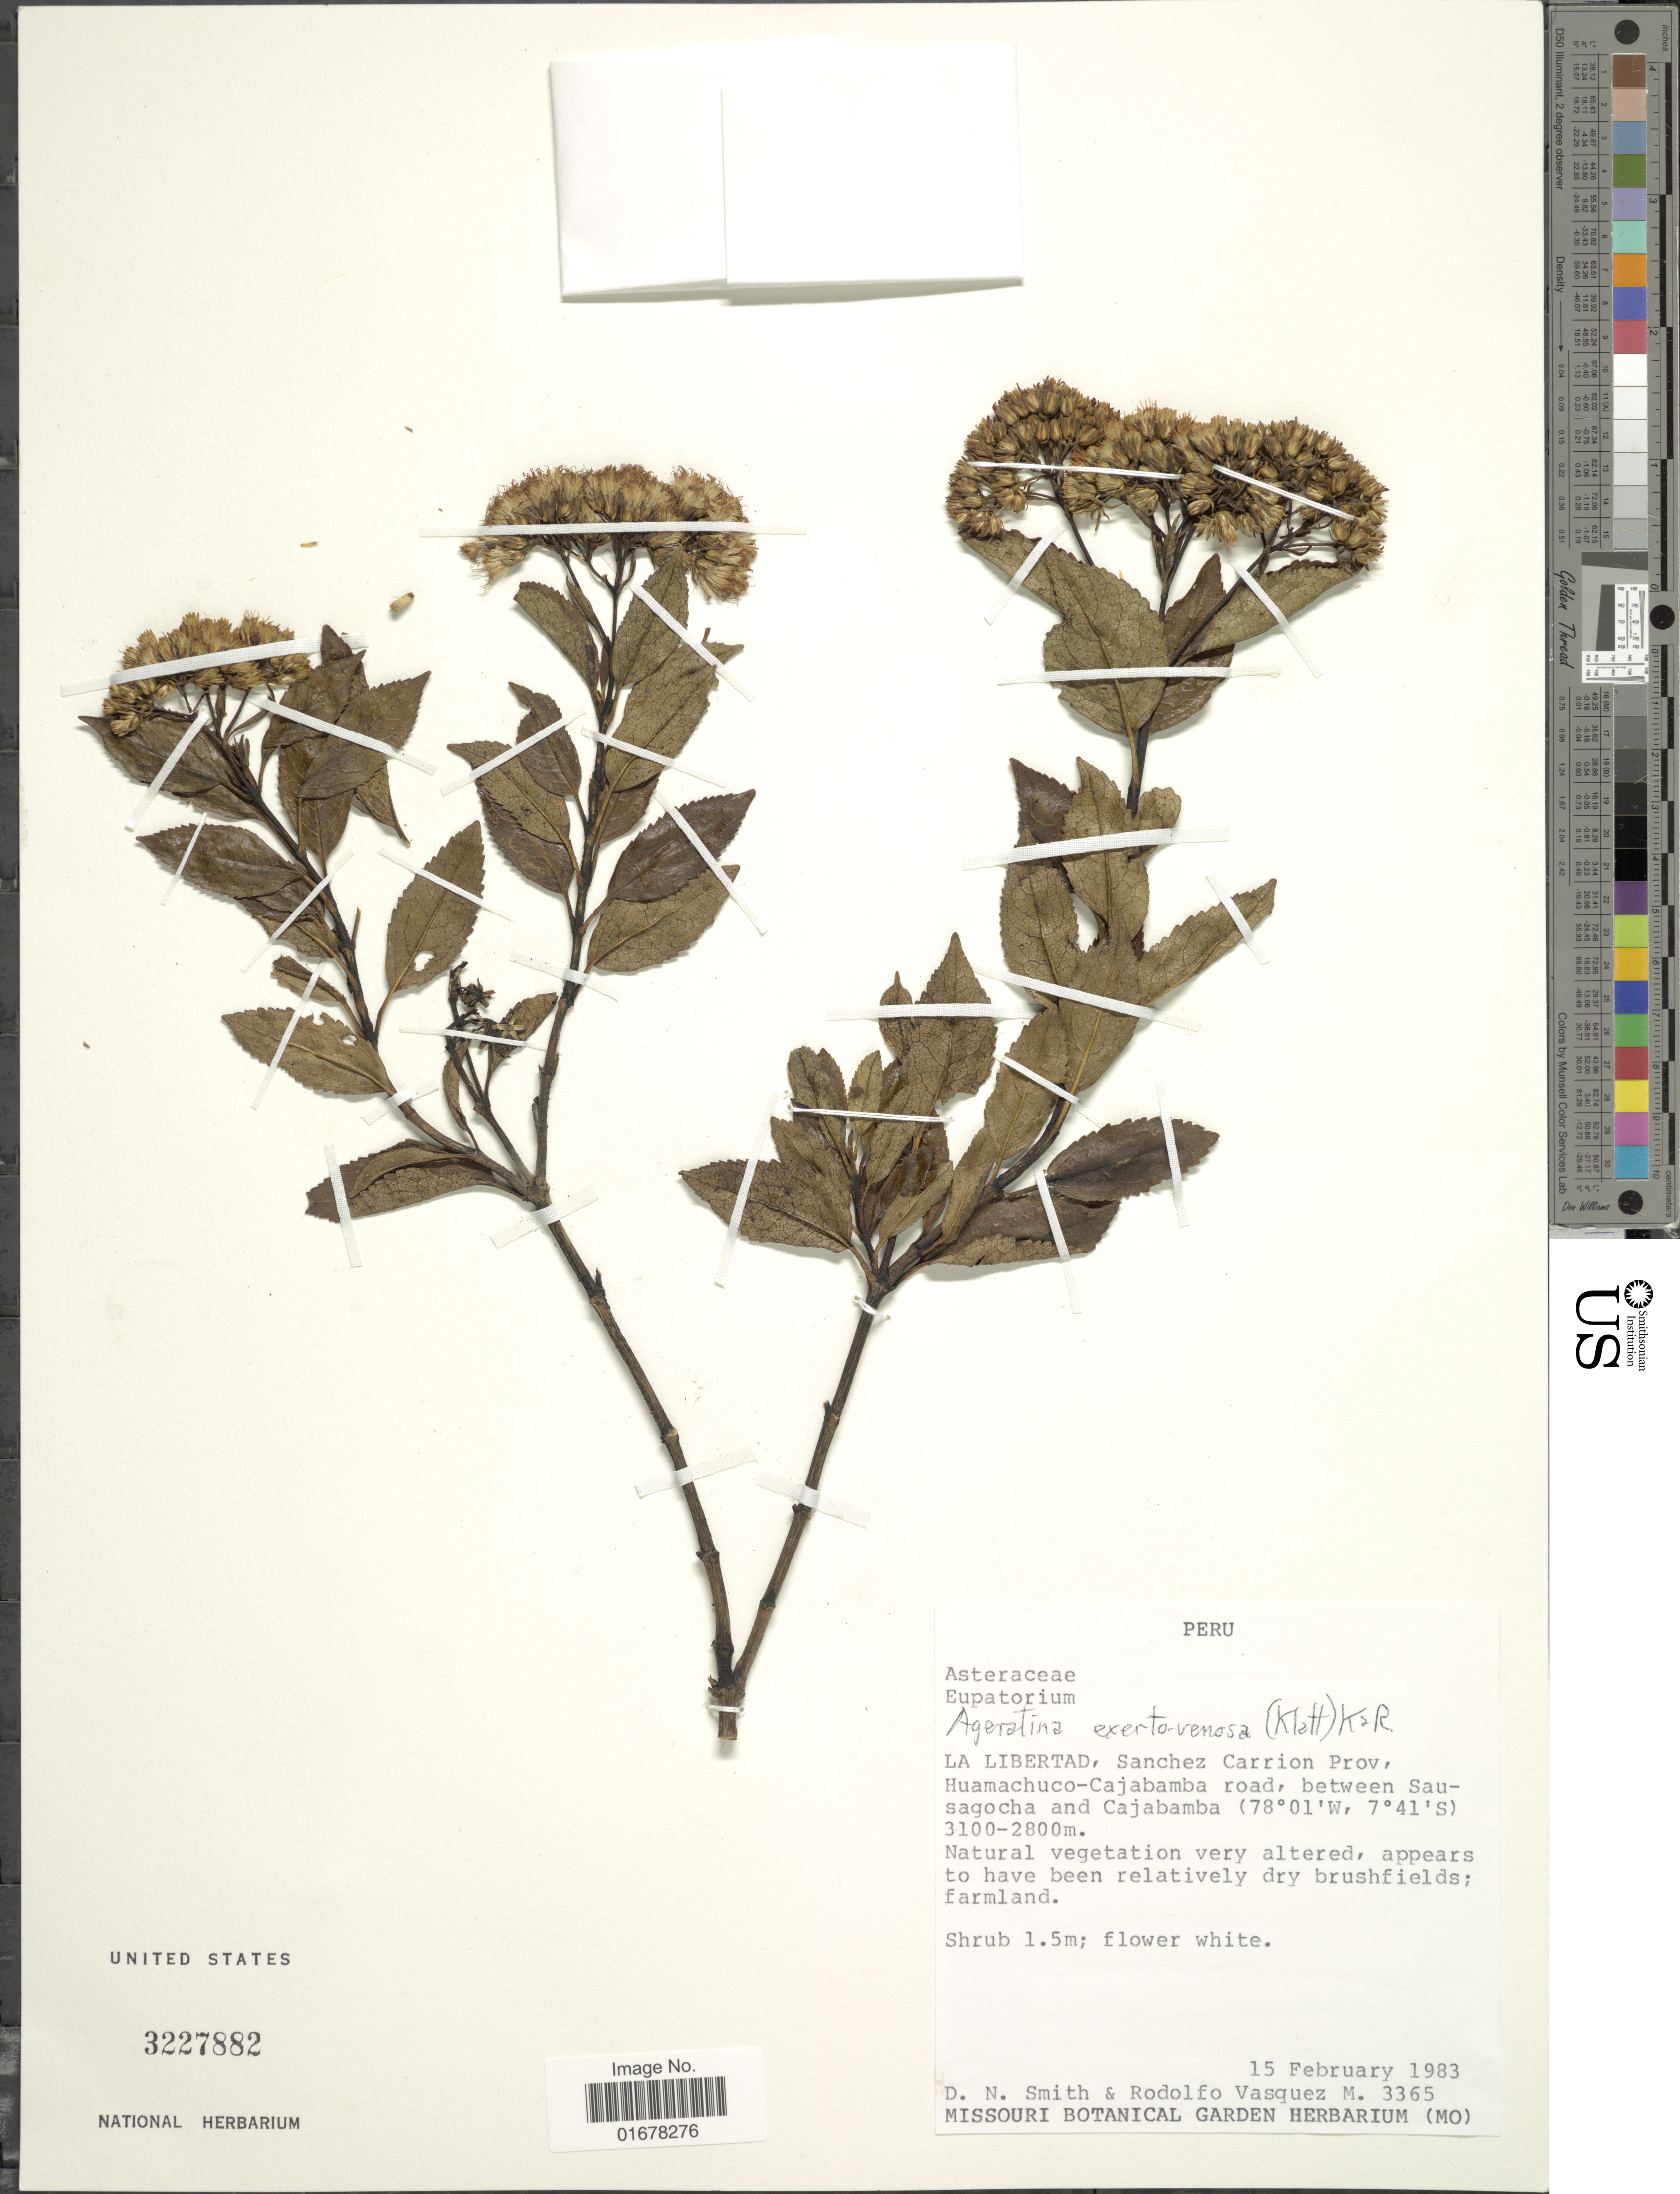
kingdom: Plantae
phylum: Tracheophyta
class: Magnoliopsida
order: Asterales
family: Asteraceae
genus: Ageratina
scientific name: Ageratina exserto-venosa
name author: (Klatt) R.M. King & H. Rob.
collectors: D. Smith & R. Vásquez M.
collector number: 3365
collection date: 1983-02-15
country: Peru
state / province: La Libertad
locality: La Libertad, Sanchez Carrion Prov, Huamachuco-Cajabamba road, between Sausagocha and Cajabamba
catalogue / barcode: US 3227882